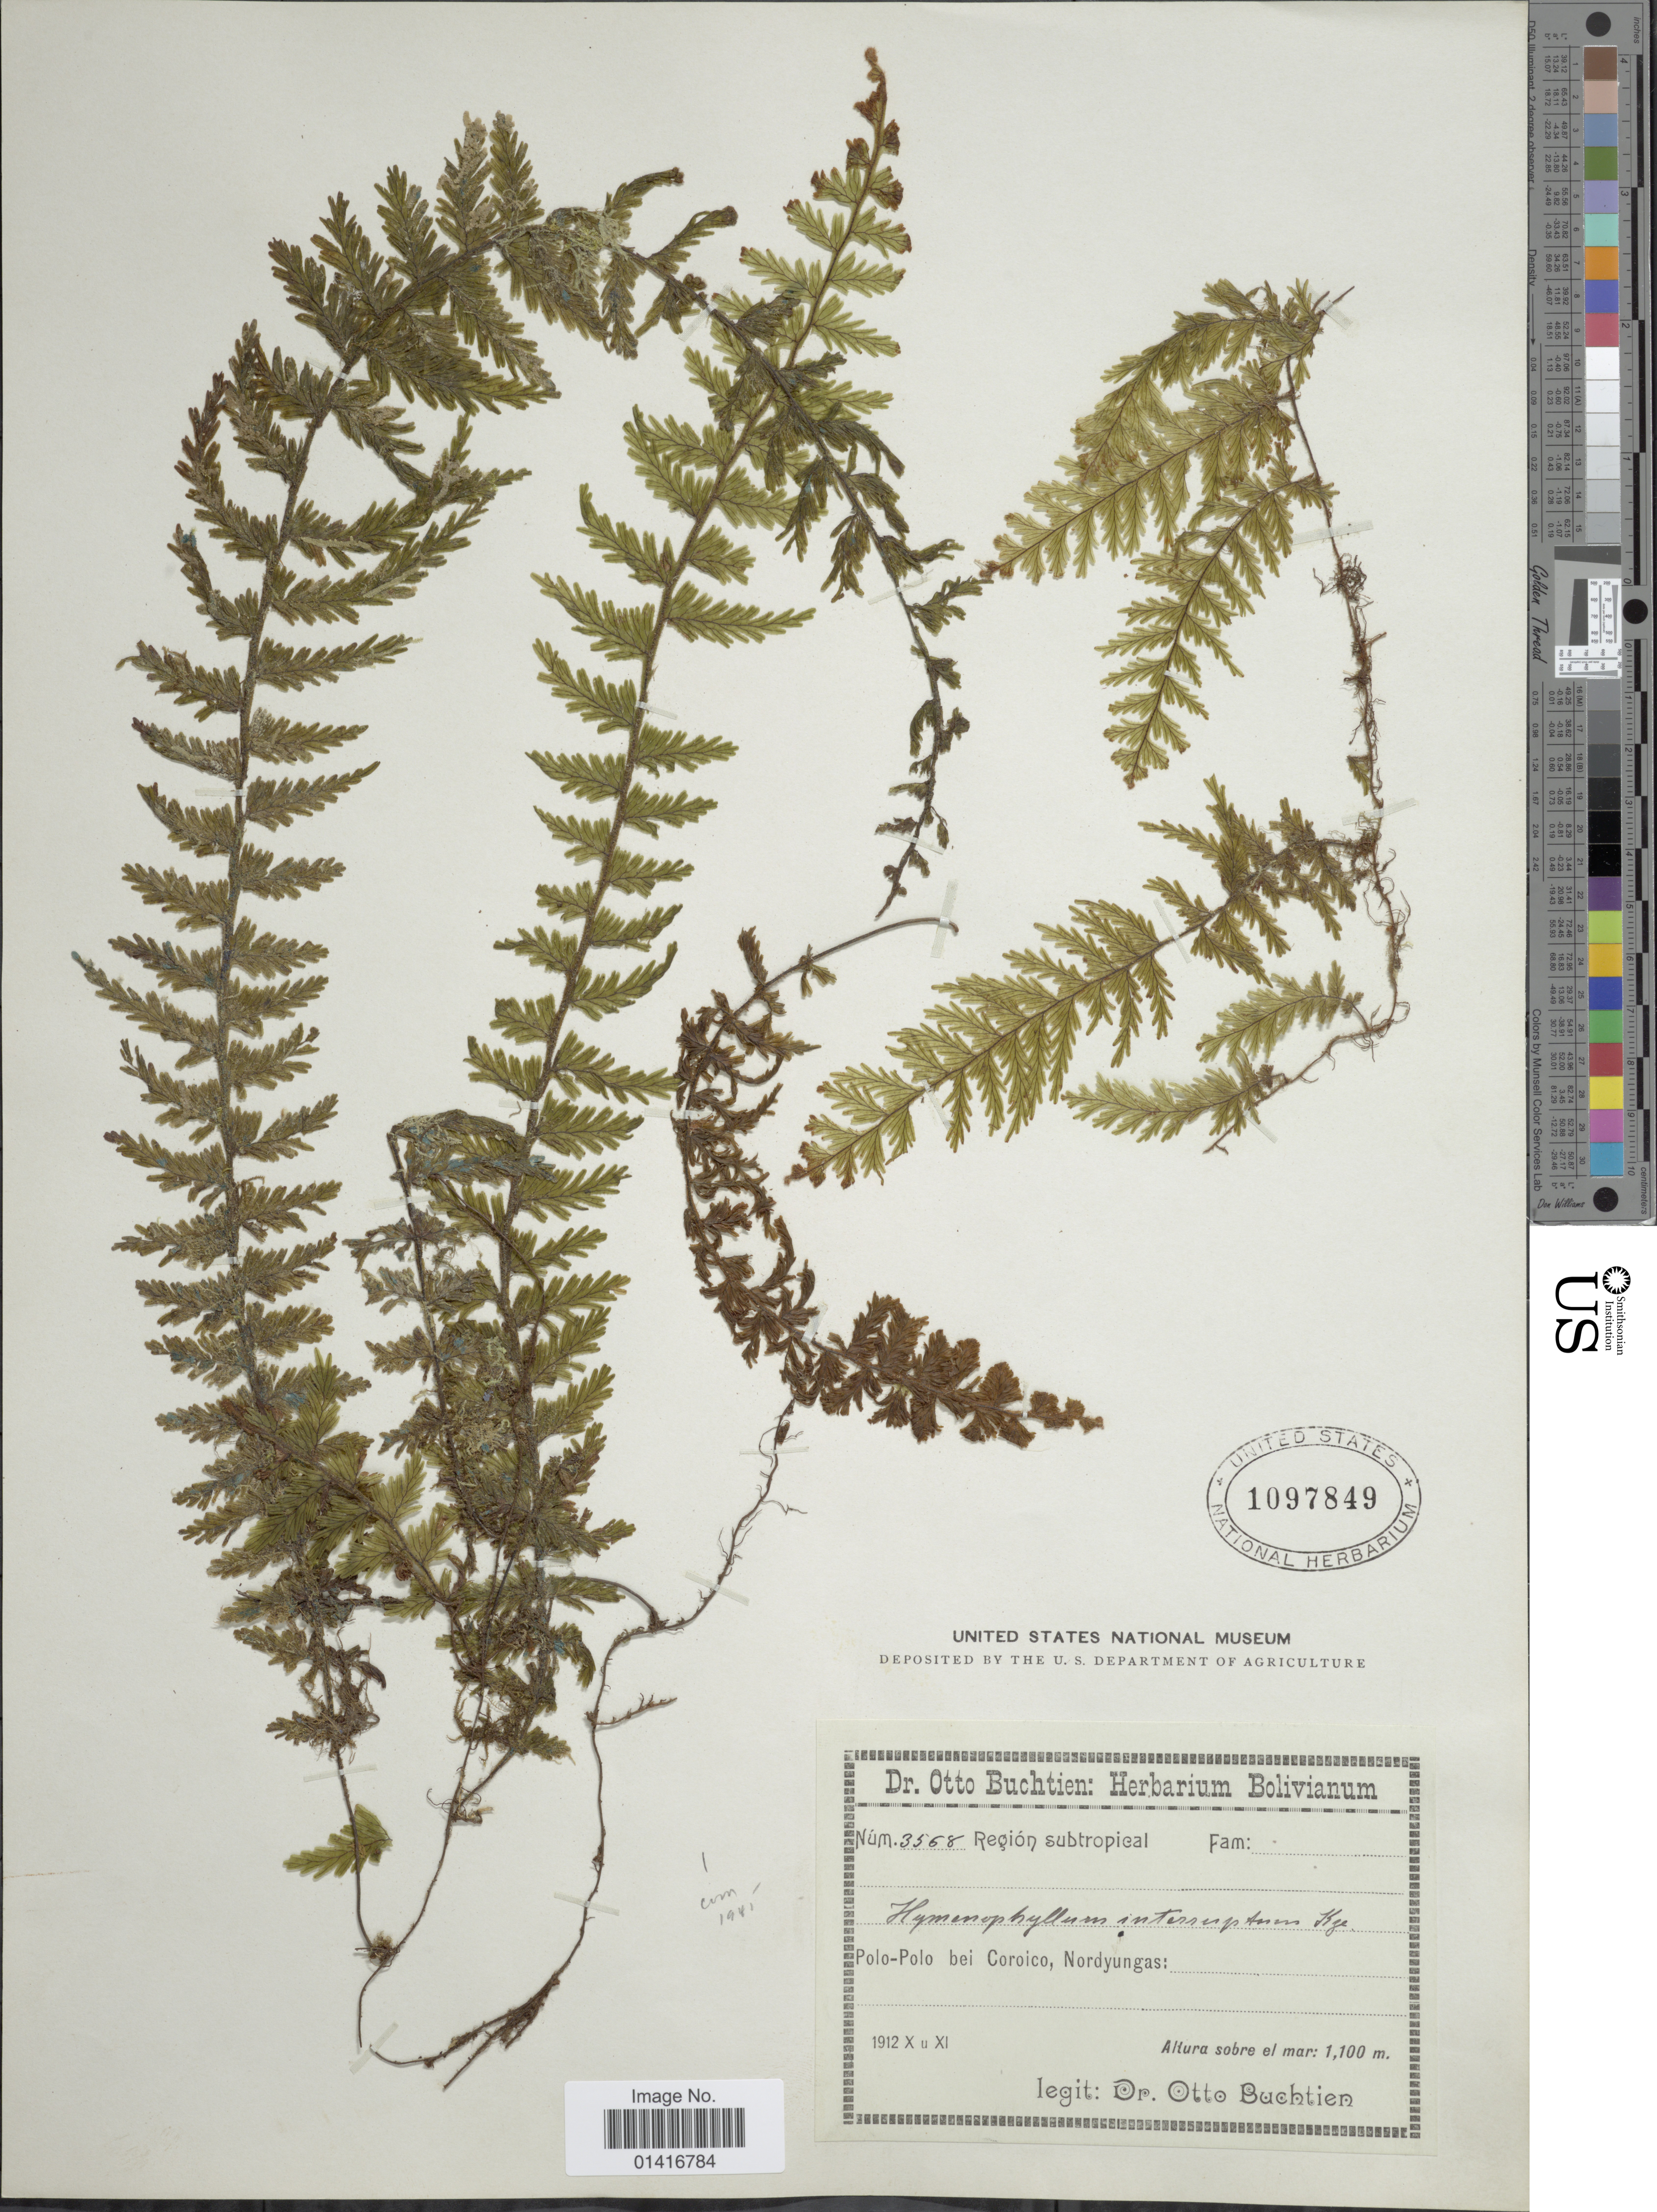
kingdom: Plantae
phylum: Tracheophyta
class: Polypodiopsida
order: Hymenophyllales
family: Hymenophyllaceae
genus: Hymenophyllum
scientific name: Hymenophyllum plumieri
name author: Hook. & Grev.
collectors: O. Buchtien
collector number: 3568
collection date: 1912-10/1912-11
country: Bolivia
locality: Polo-Polo bei Coroico, Nordyungas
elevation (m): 1100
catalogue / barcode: US 1097849